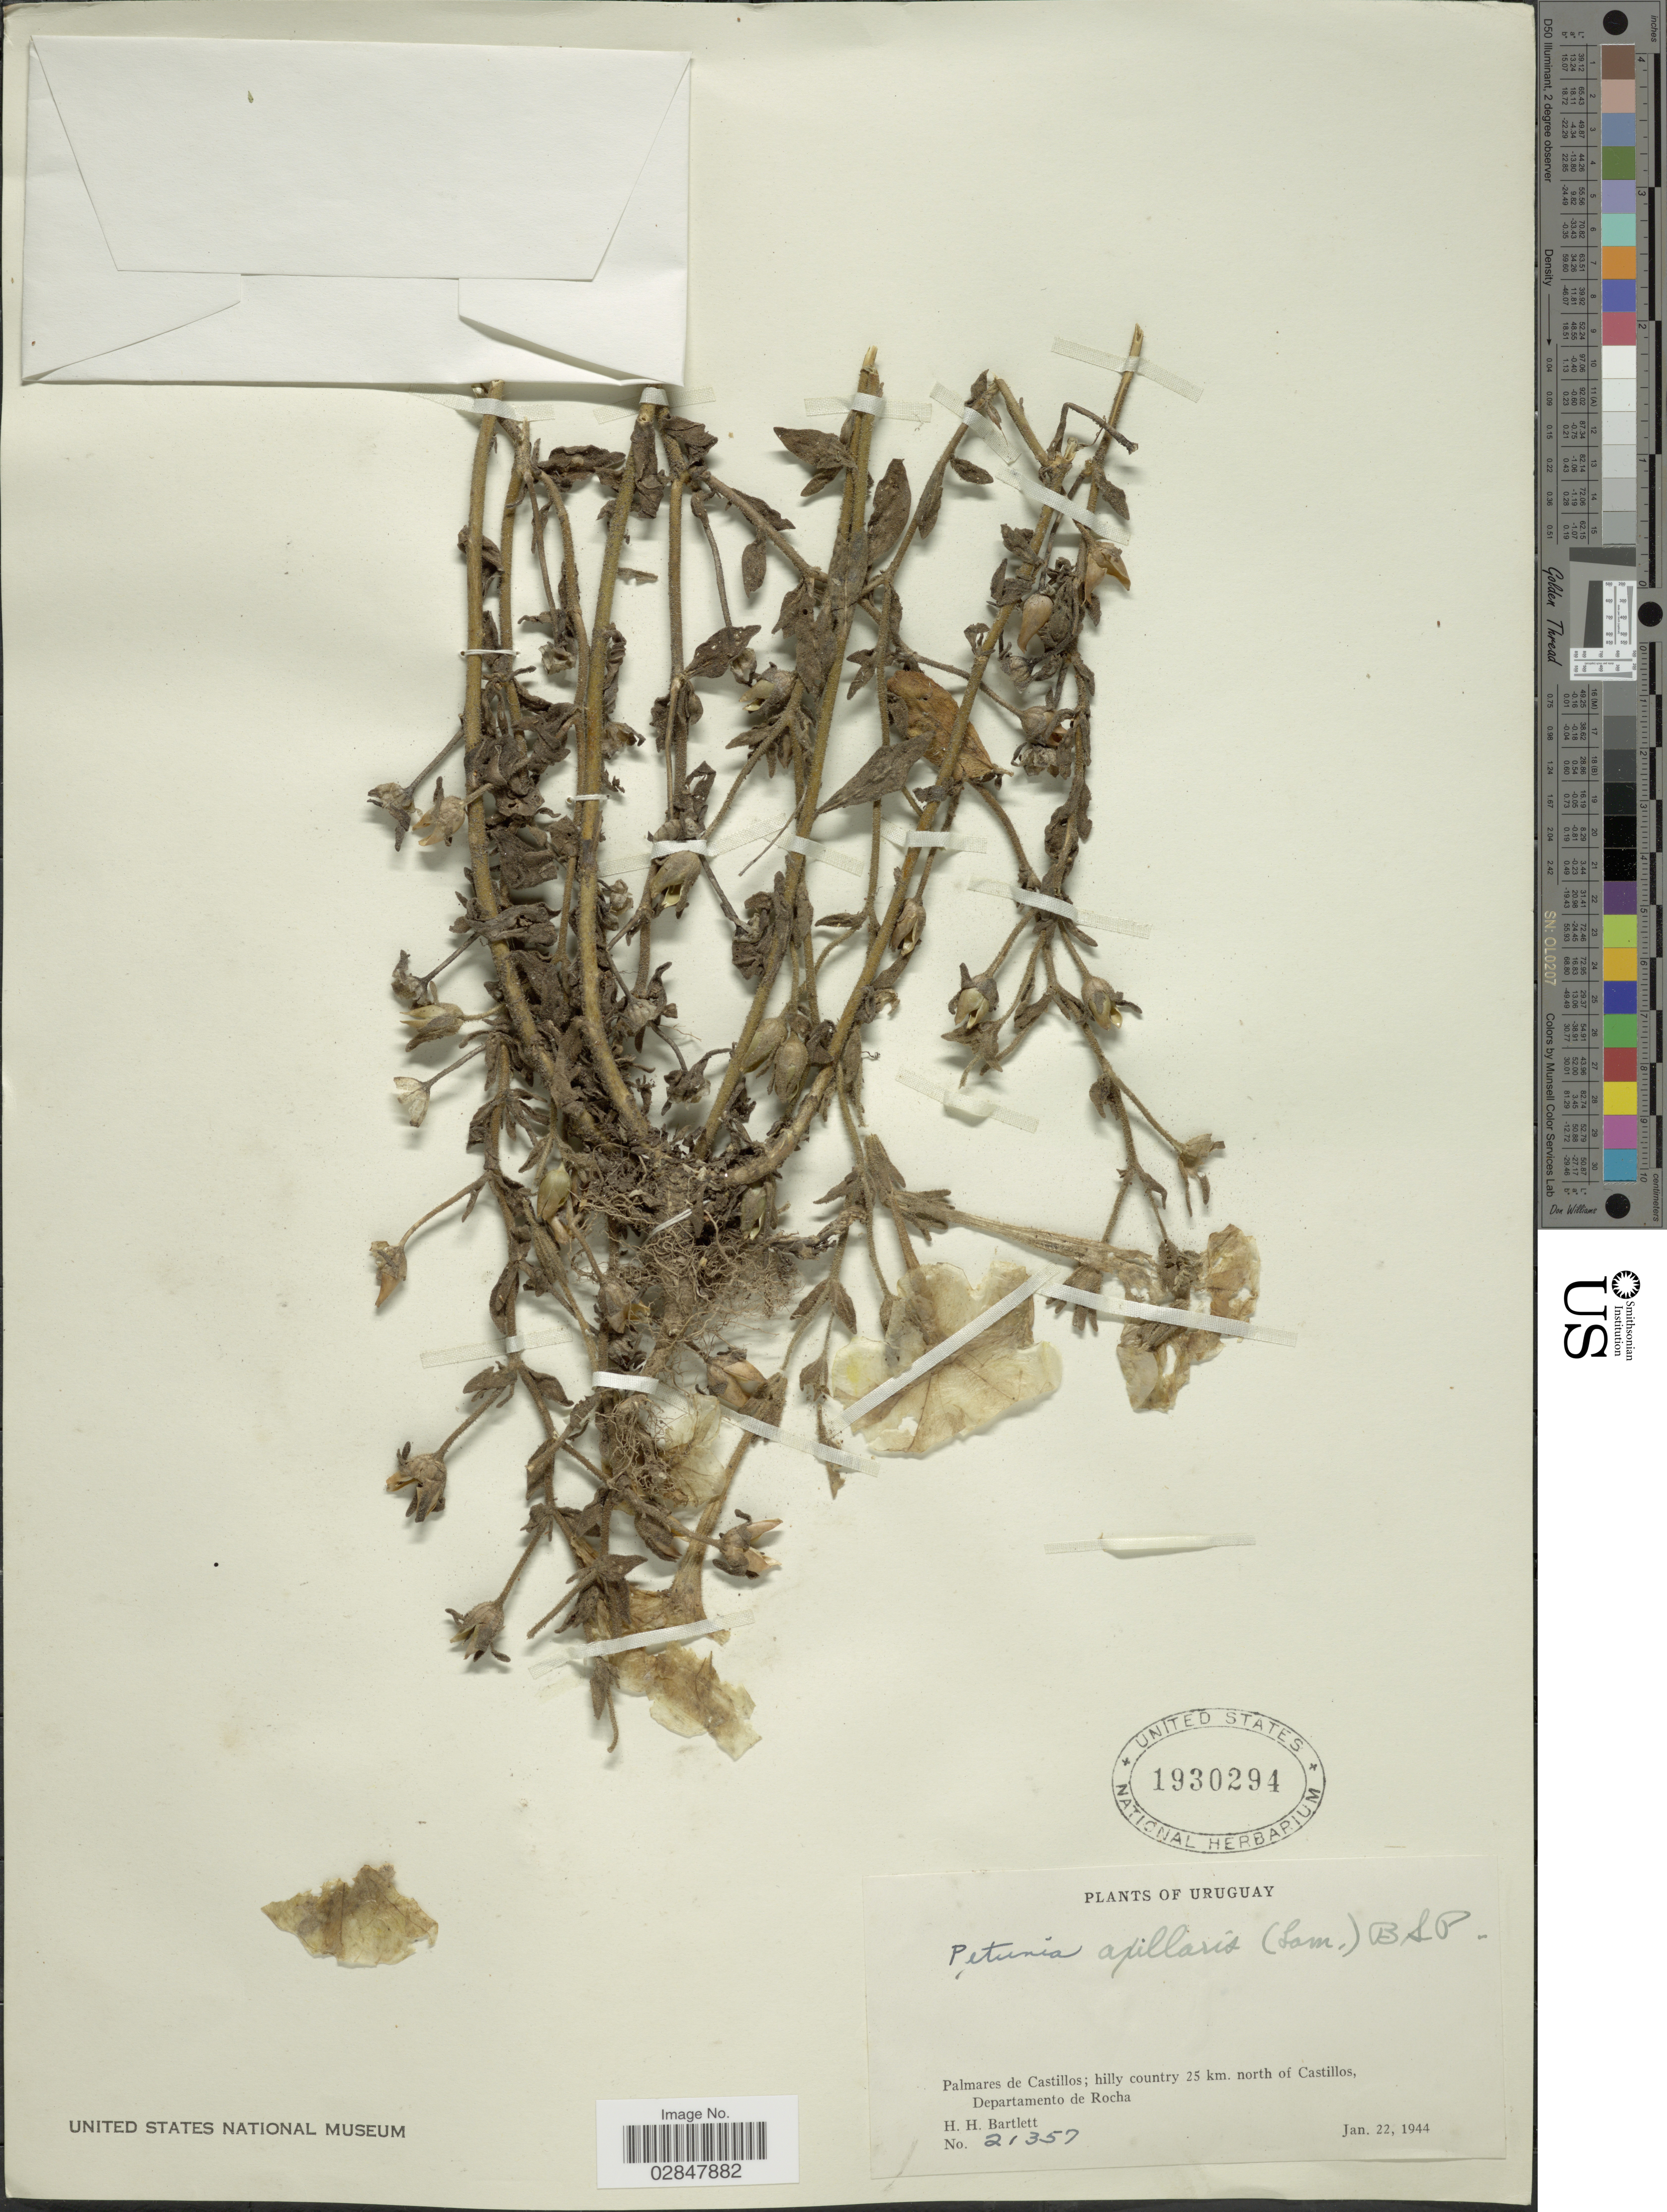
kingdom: Plantae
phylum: Tracheophyta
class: Magnoliopsida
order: Solanales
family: Solanaceae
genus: Petunia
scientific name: Petunia axillaris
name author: (Lam.) Britton, Stearns & Poggenb.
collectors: H. H. Bartlett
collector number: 21357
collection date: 1944-01-22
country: Uruguay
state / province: Rocha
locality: Palmares de Castillos, hilly country 25 km. north of Castillos, Departamento de Rocha.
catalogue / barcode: US 1930294